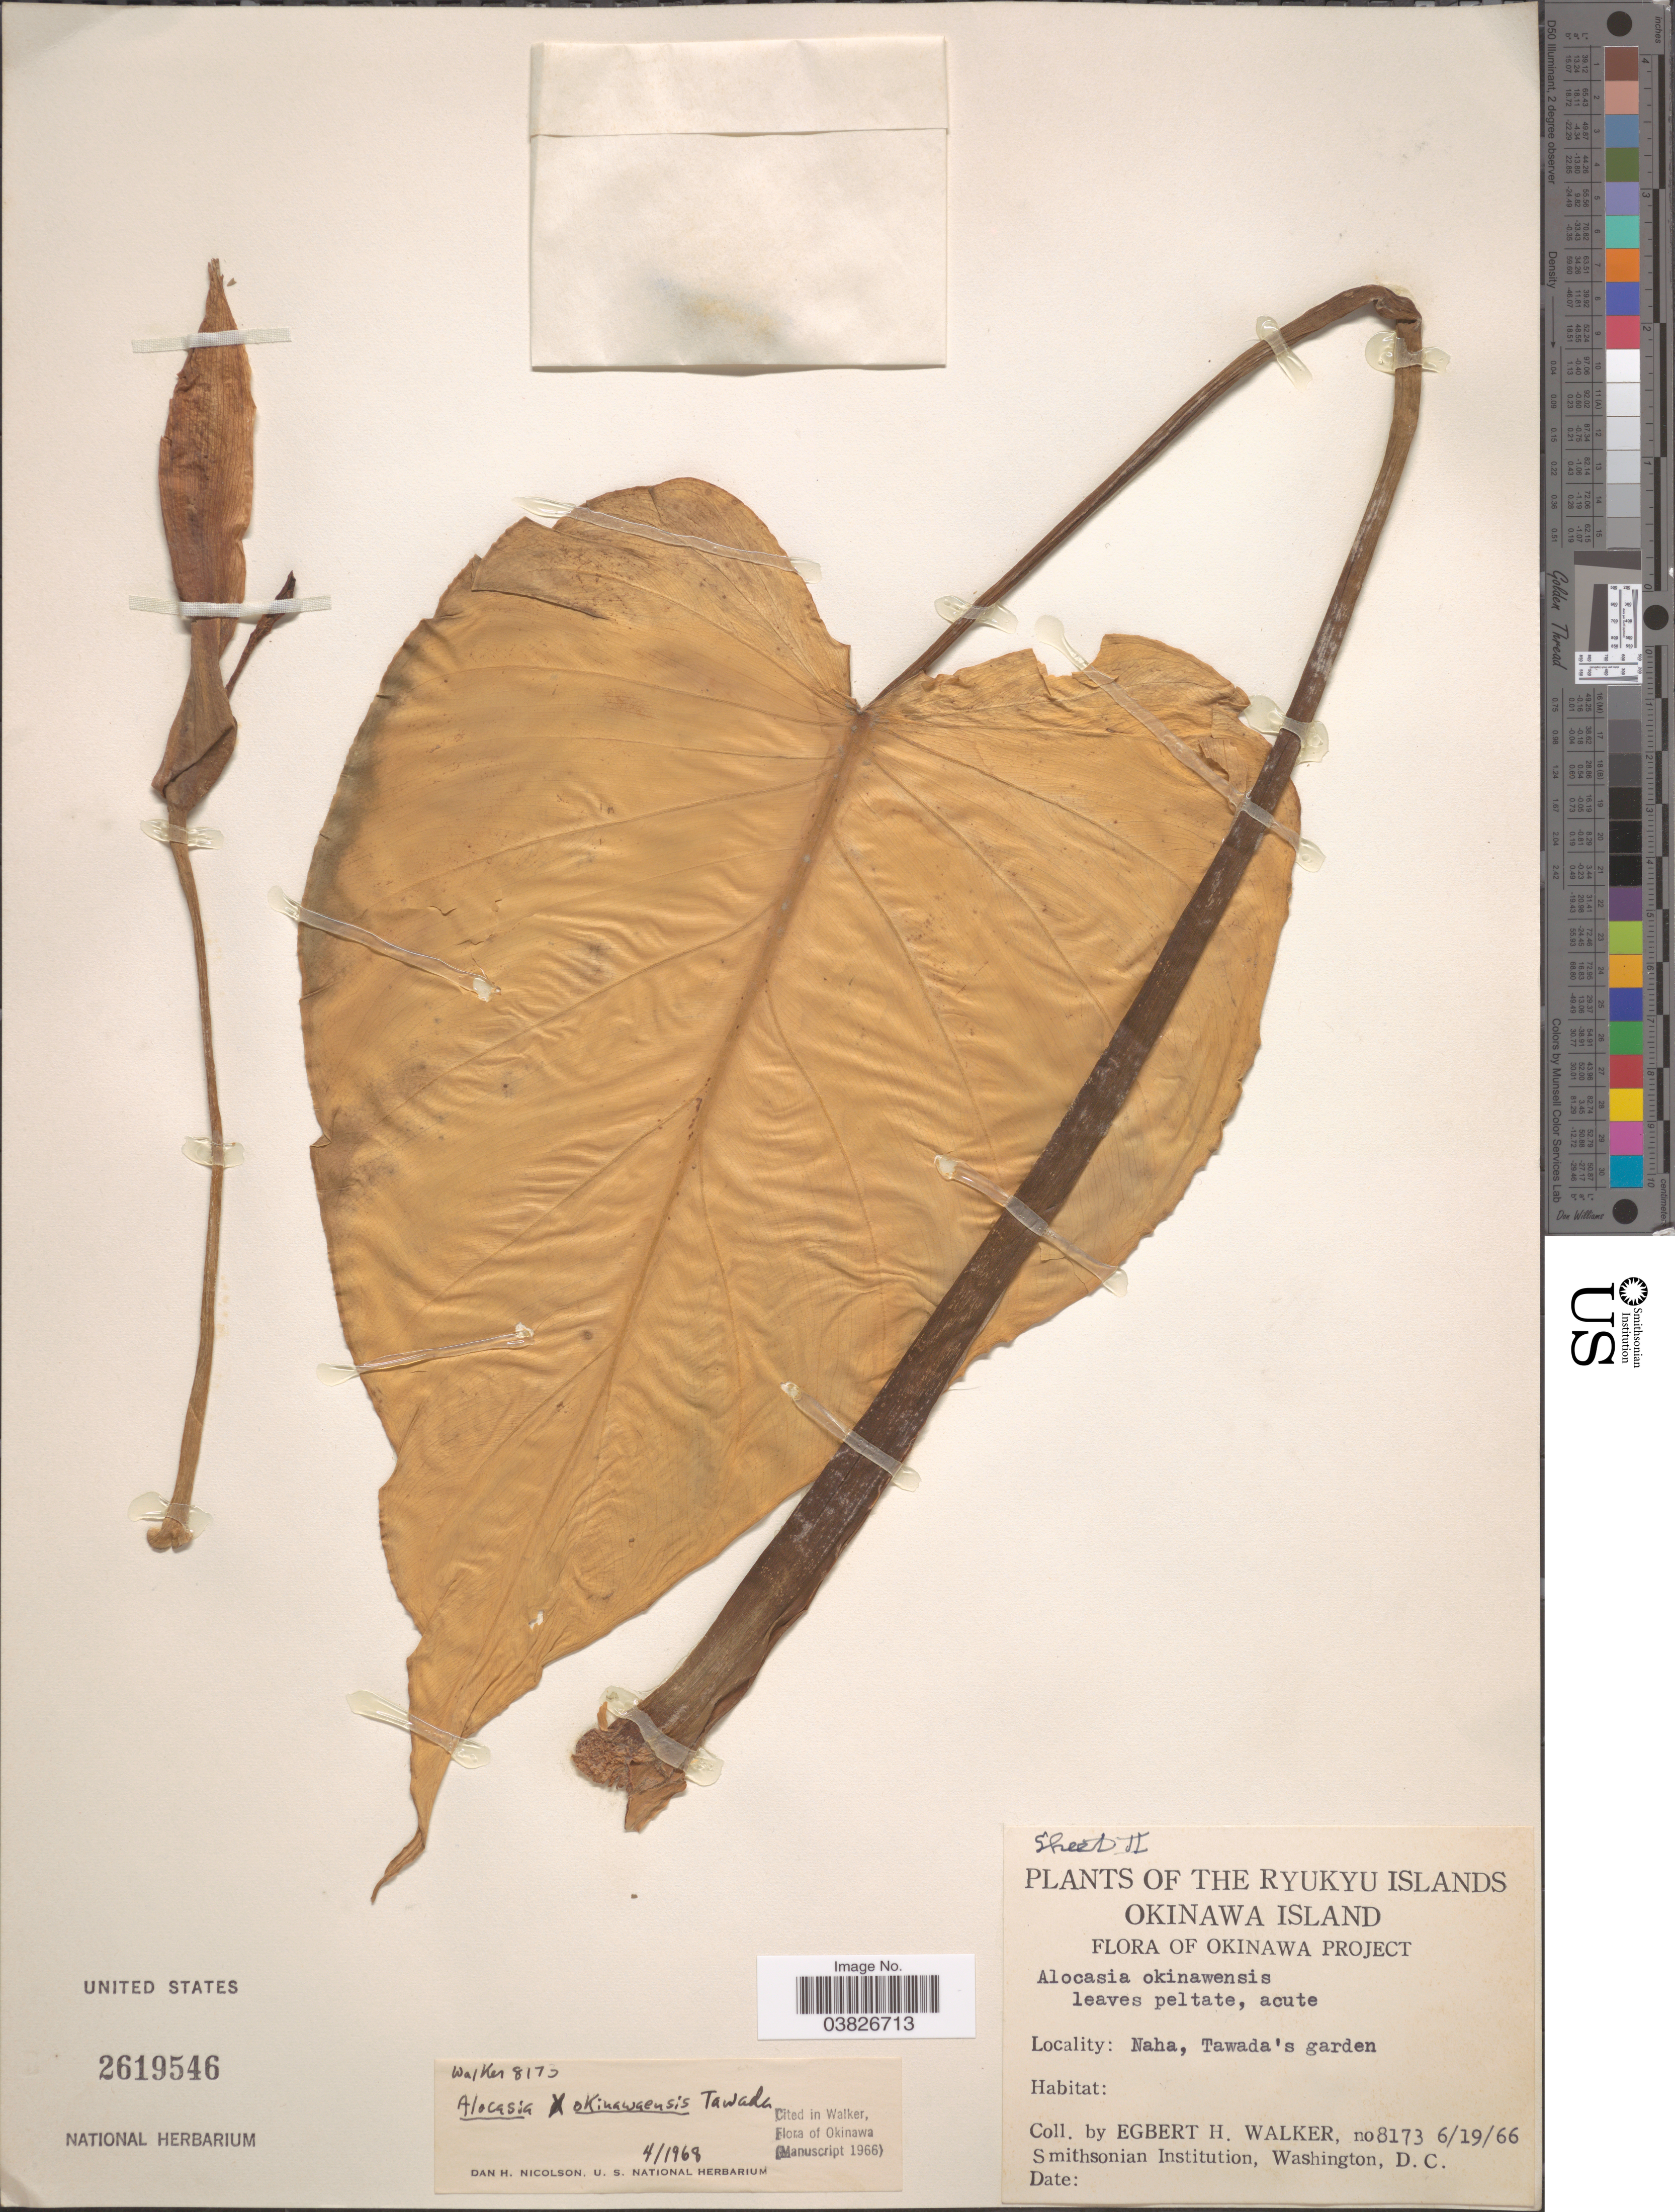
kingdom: Plantae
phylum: Tracheophyta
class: Liliopsida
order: Alismatales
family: Araceae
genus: Alocasia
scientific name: Alocasia x okinawensis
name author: Tawada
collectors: E. H. Walker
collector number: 8173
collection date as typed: Transcribed d/m/y: 19/6/66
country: Japan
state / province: Okinawa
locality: Ryukyu Islands. Okinawa Islands. Okinawa Project. Naha, Tawada's garden.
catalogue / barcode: US 2619546